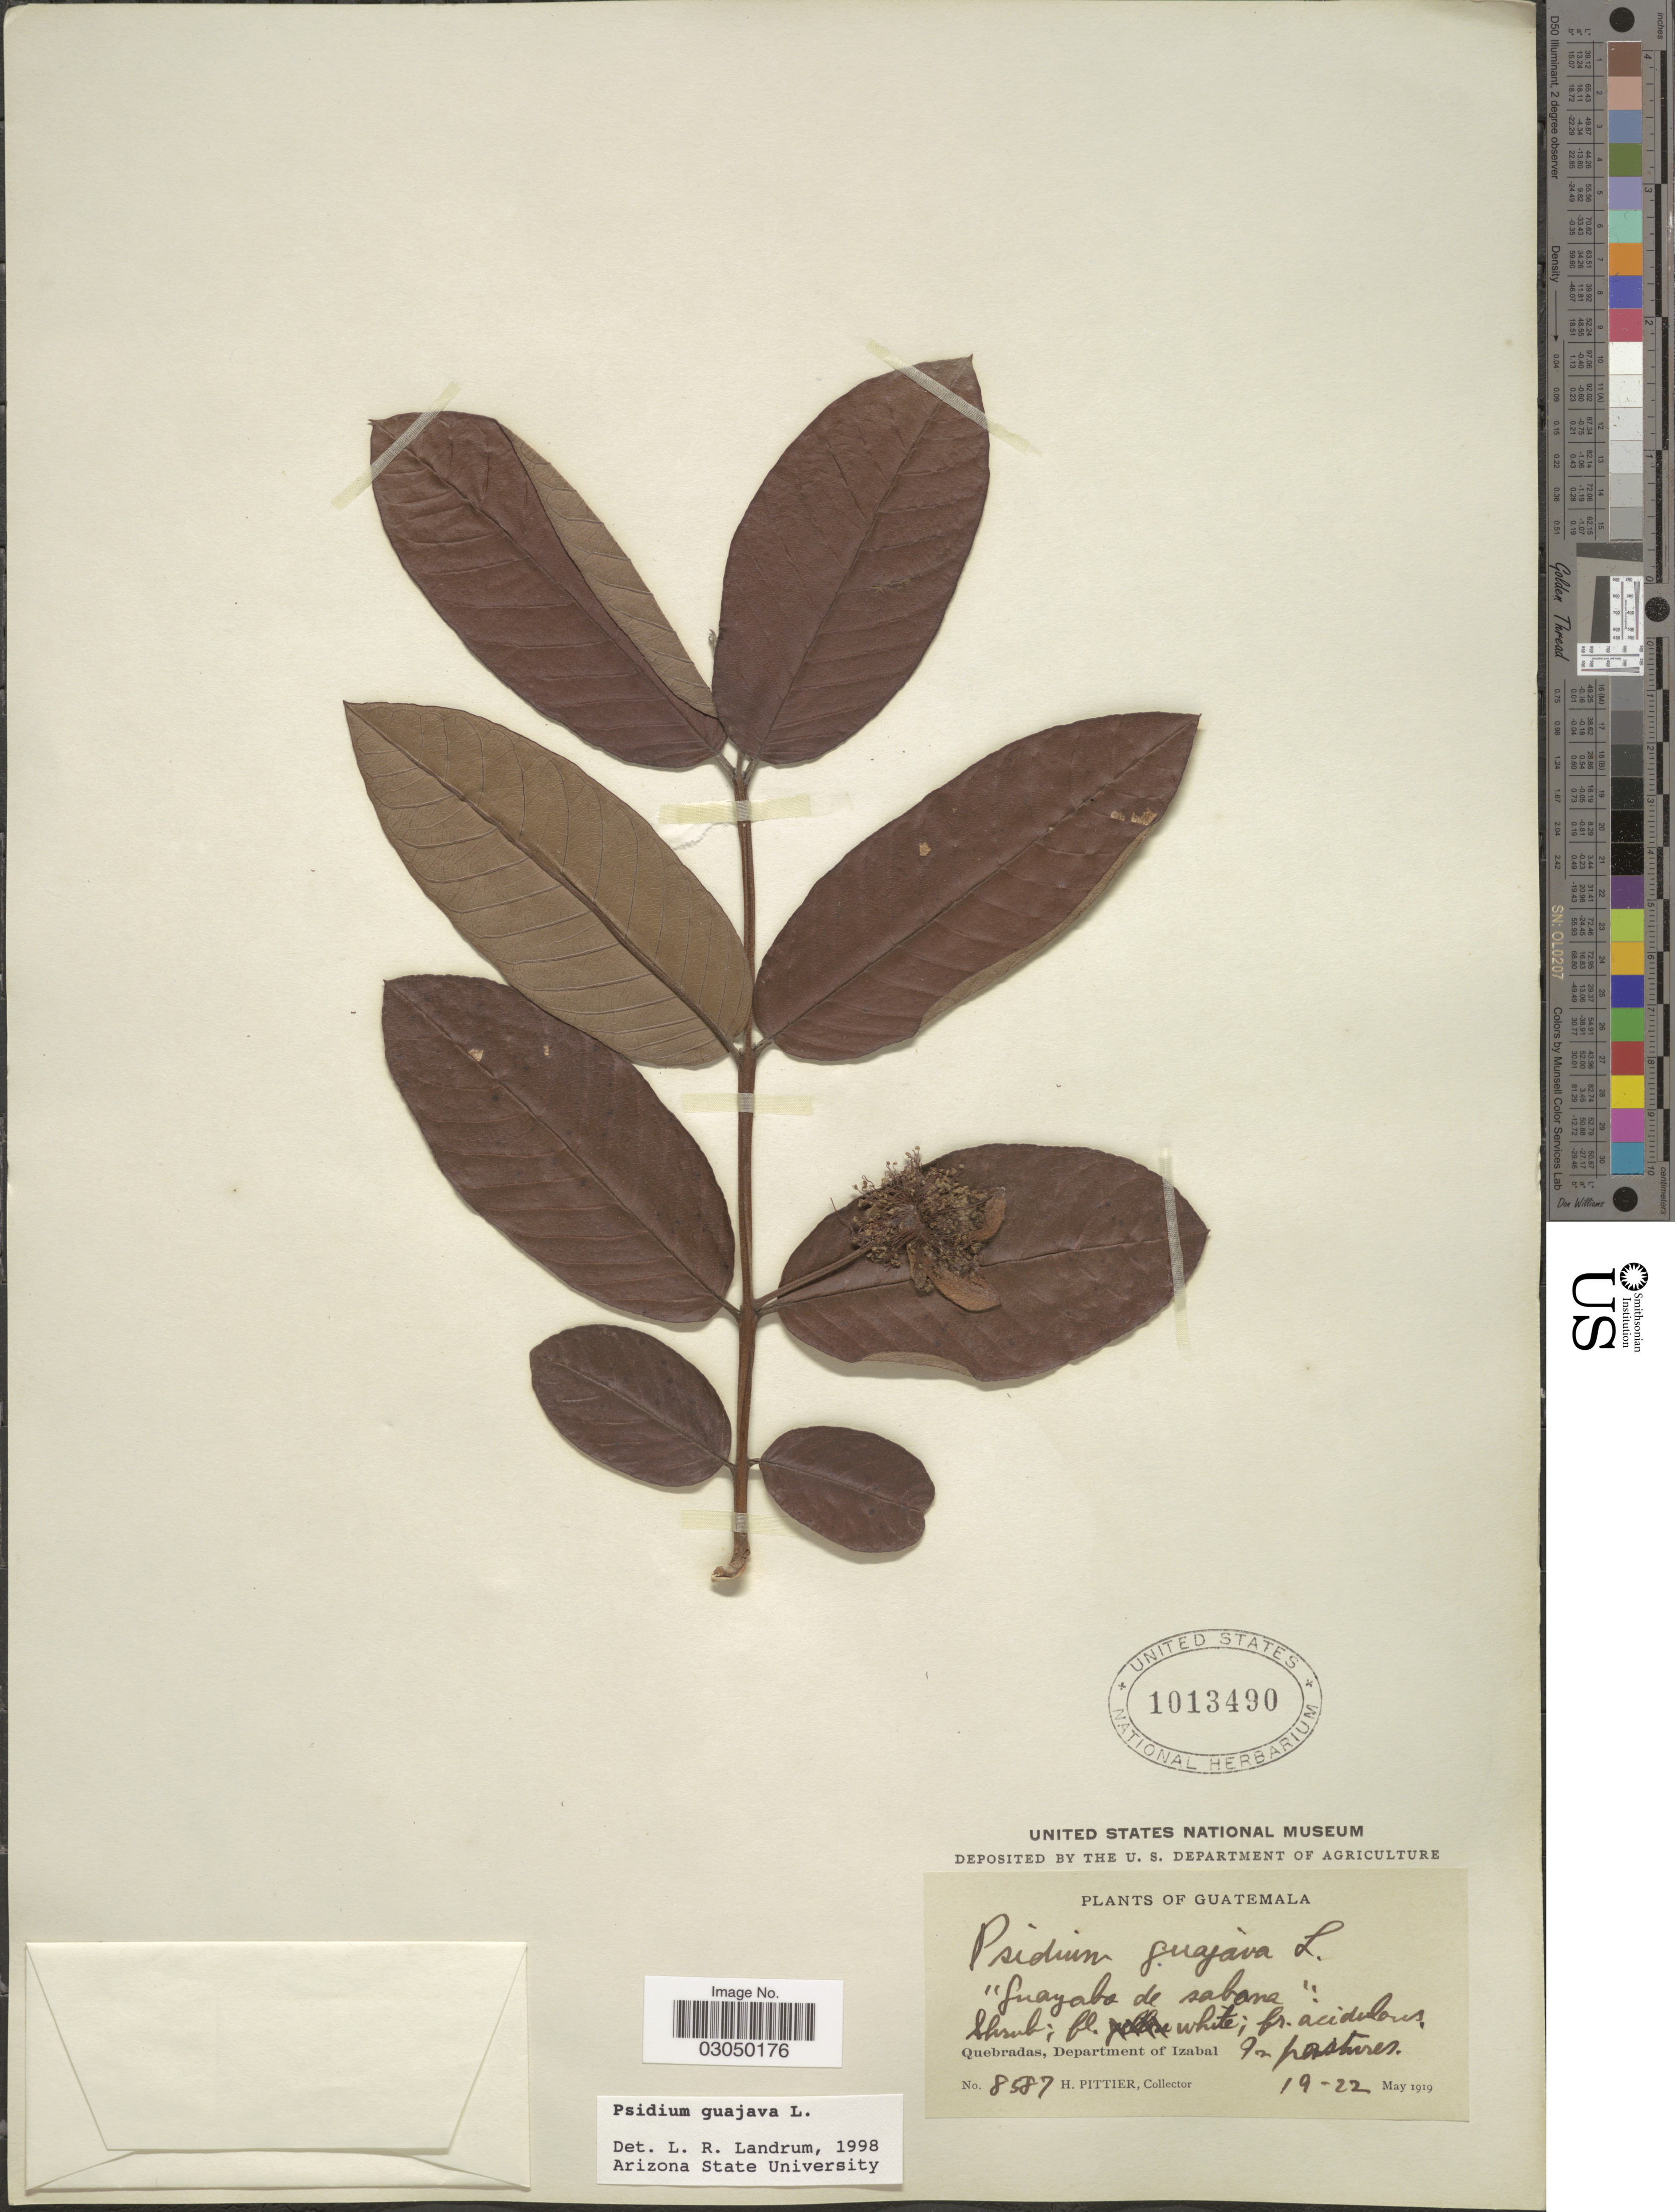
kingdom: Plantae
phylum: Tracheophyta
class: Magnoliopsida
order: Myrtales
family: Myrtaceae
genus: Psidium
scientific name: Psidium guajava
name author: L.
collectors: H. F. Pittier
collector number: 8587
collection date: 1919-05-19/1919-05-22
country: Guatemala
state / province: Izabal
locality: Quebradas, Department of Izabal. In pastures.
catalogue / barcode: US 1013490